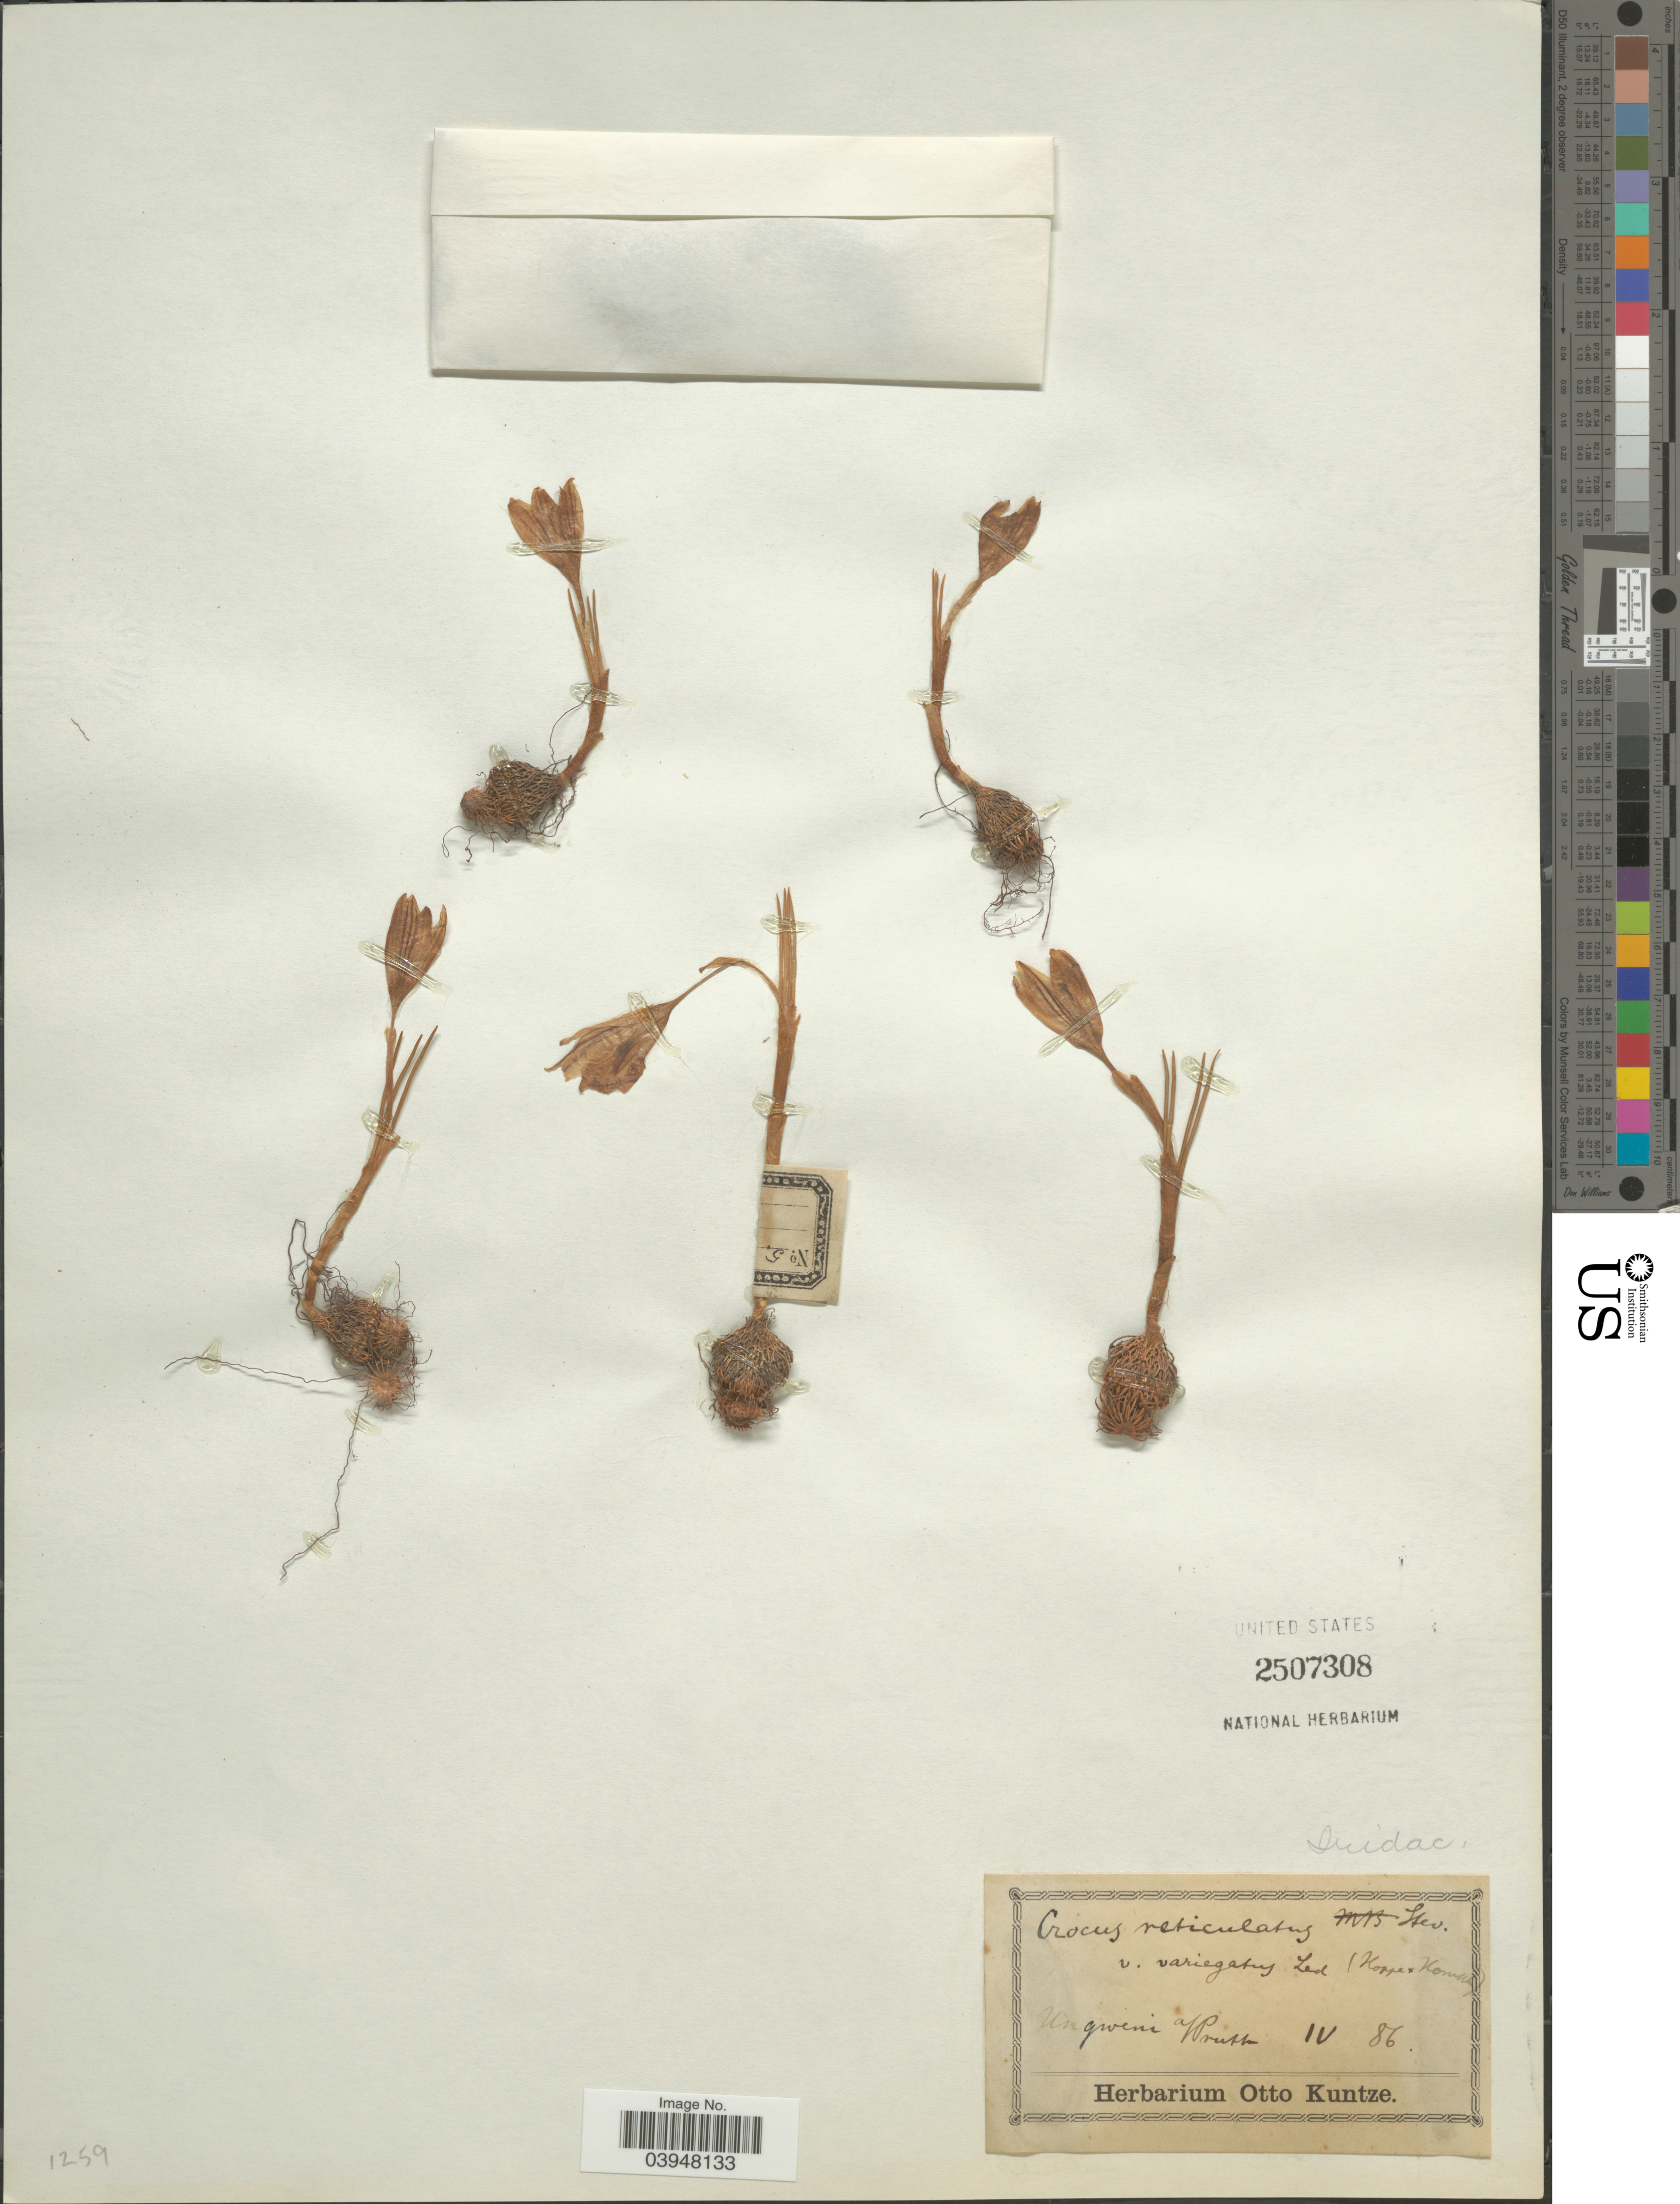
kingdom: Plantae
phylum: Tracheophyta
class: Liliopsida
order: Asparagales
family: Iridaceae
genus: Crocus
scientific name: Crocus reticulatus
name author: Steven ex Adams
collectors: ex herb. Otto Kuntze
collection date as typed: Transcribed d/m/y: /4/86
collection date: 1886-04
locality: Ungweni A Prutt. [interpreted]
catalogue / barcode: US 2507308